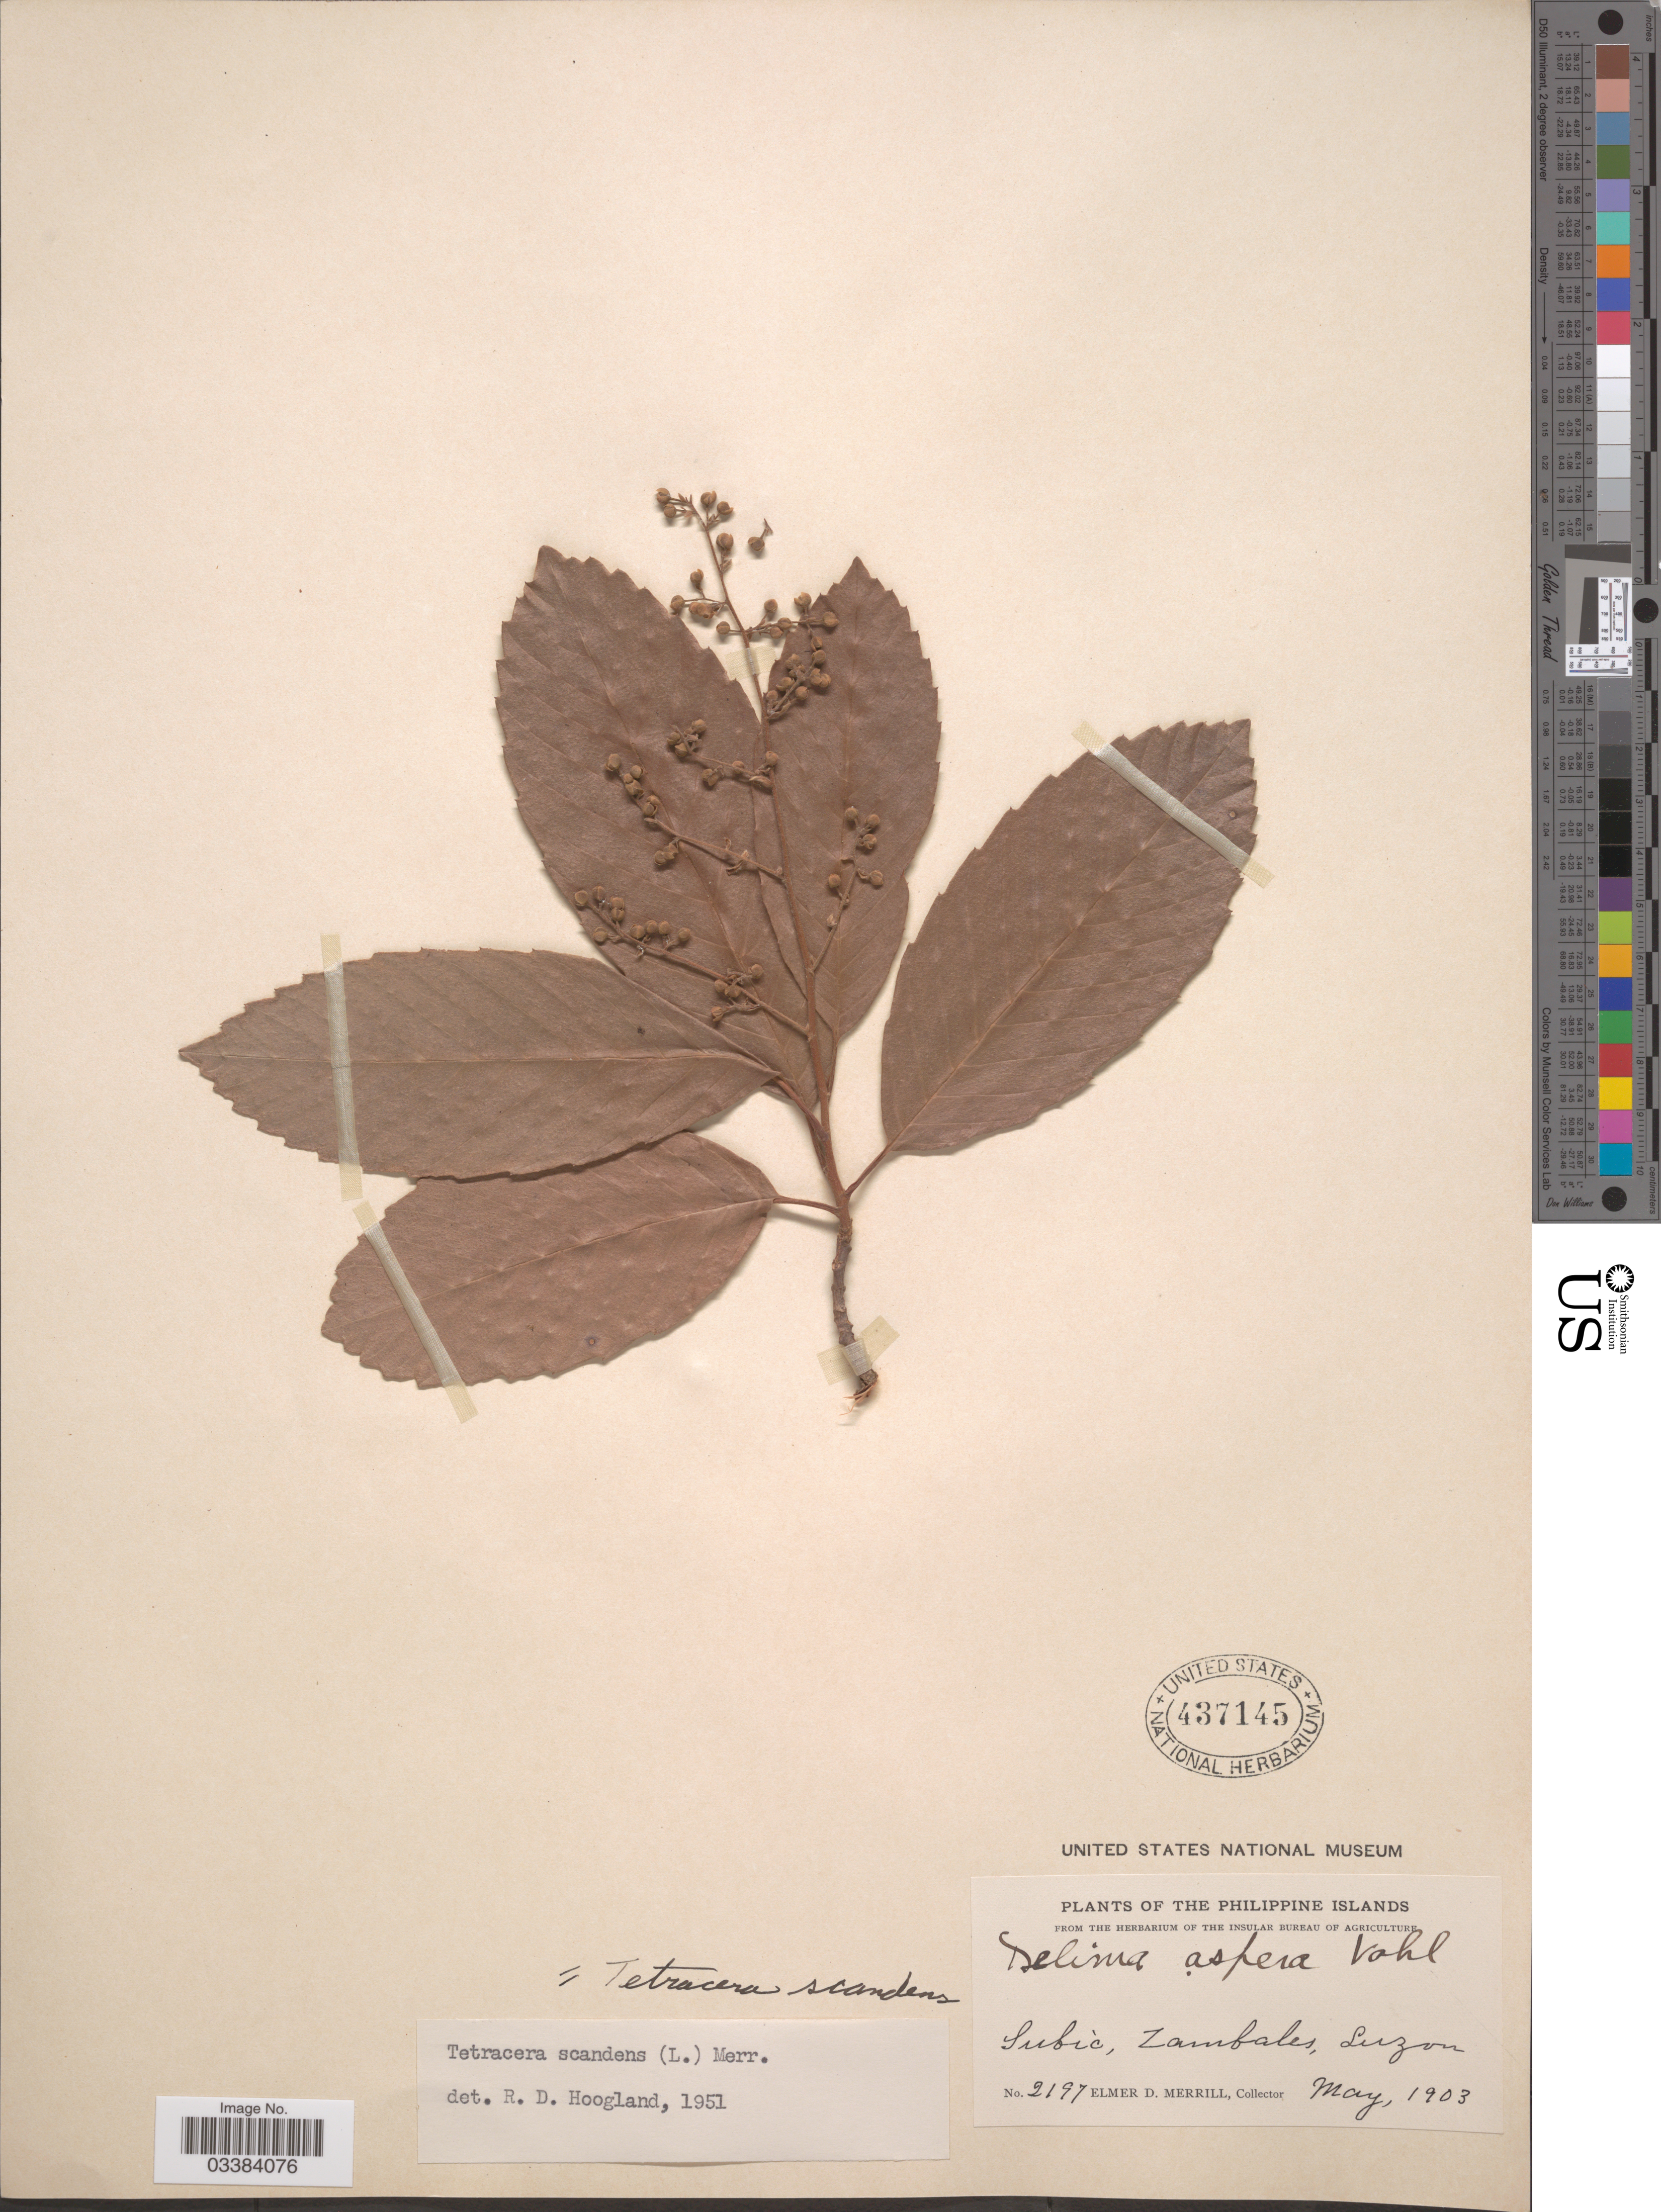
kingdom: Plantae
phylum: Tracheophyta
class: Magnoliopsida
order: Dilleniales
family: Dilleniaceae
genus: Tetracera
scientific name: Tetracera scandens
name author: (L.) Merr.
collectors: E. D. Merrill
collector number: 2197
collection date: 1903-05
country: Philippines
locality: The Philippine Islands. Subic, Zambales, Luzon.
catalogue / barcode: US 437145